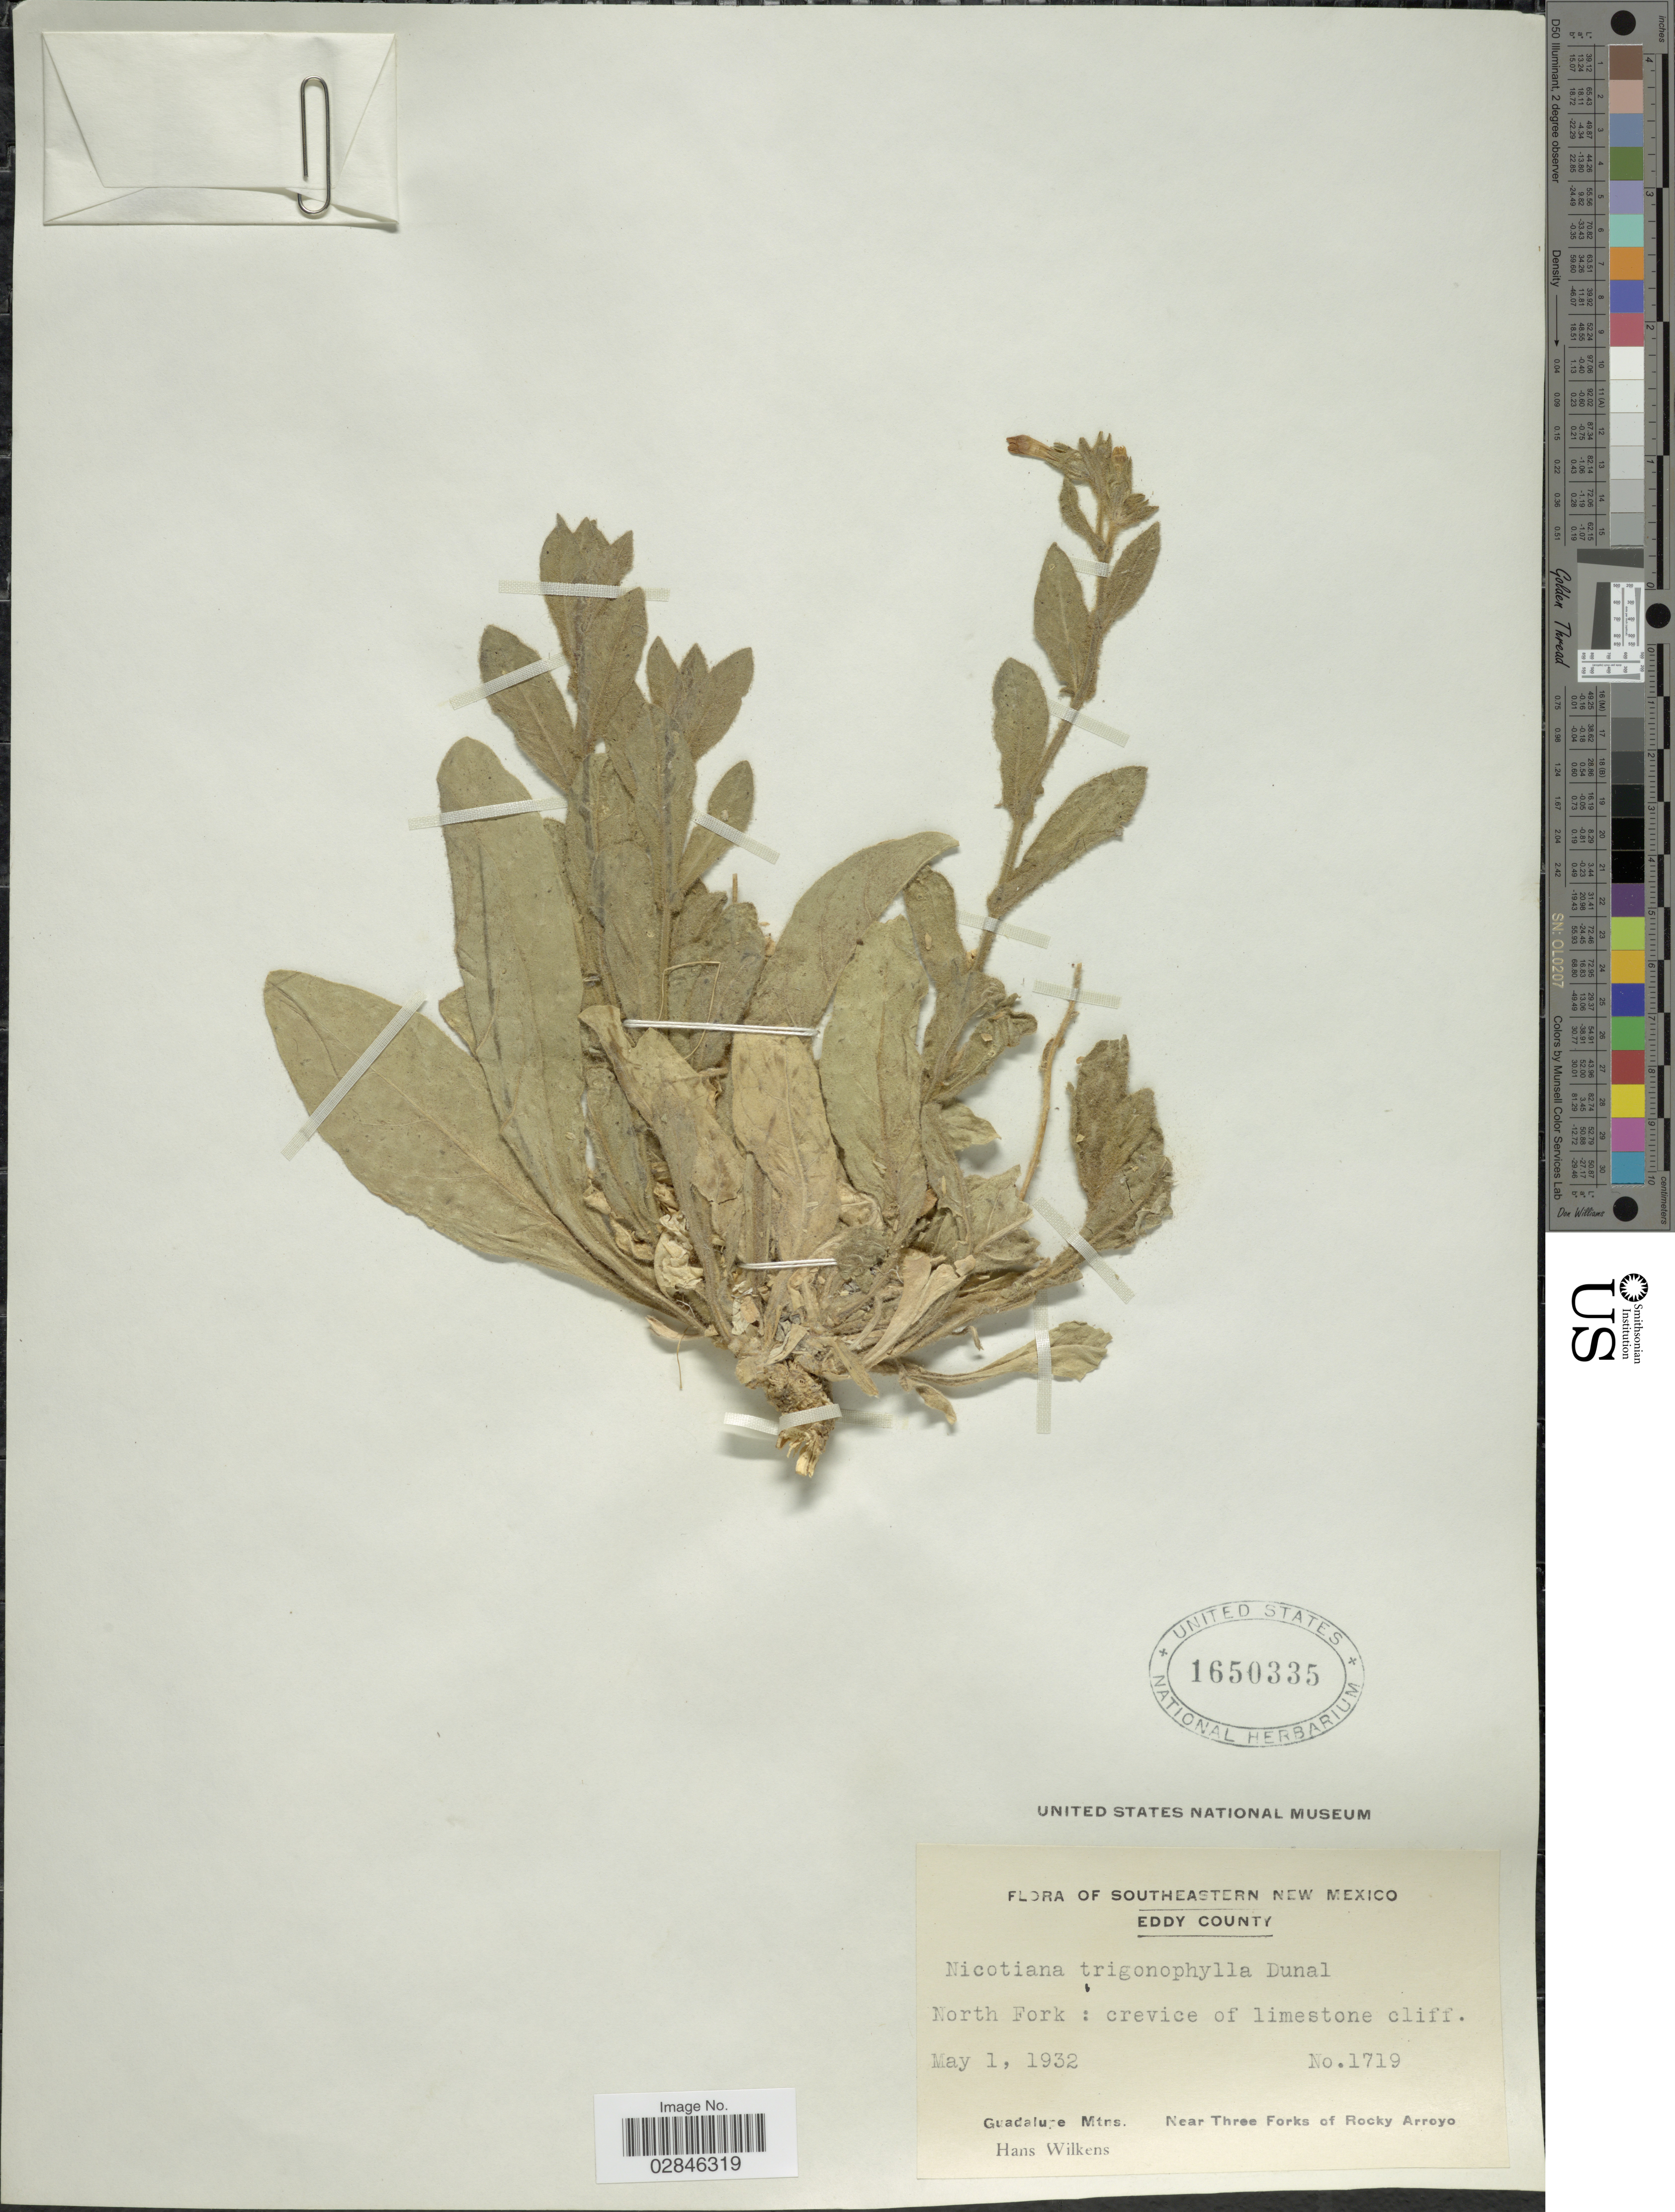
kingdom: Plantae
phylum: Tracheophyta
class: Magnoliopsida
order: Solanales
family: Solanaceae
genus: Nicotiana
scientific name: Nicotiana trigonophylla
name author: Dunal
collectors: H. Wilkens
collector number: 1719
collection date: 1932-05-01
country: United States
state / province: New Mexico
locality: Southeastern New Mexico. Eddy County. North Fork. Guadalupe Mtns. Near Three Forks of Rocky Arroyo.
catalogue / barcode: US 1650335